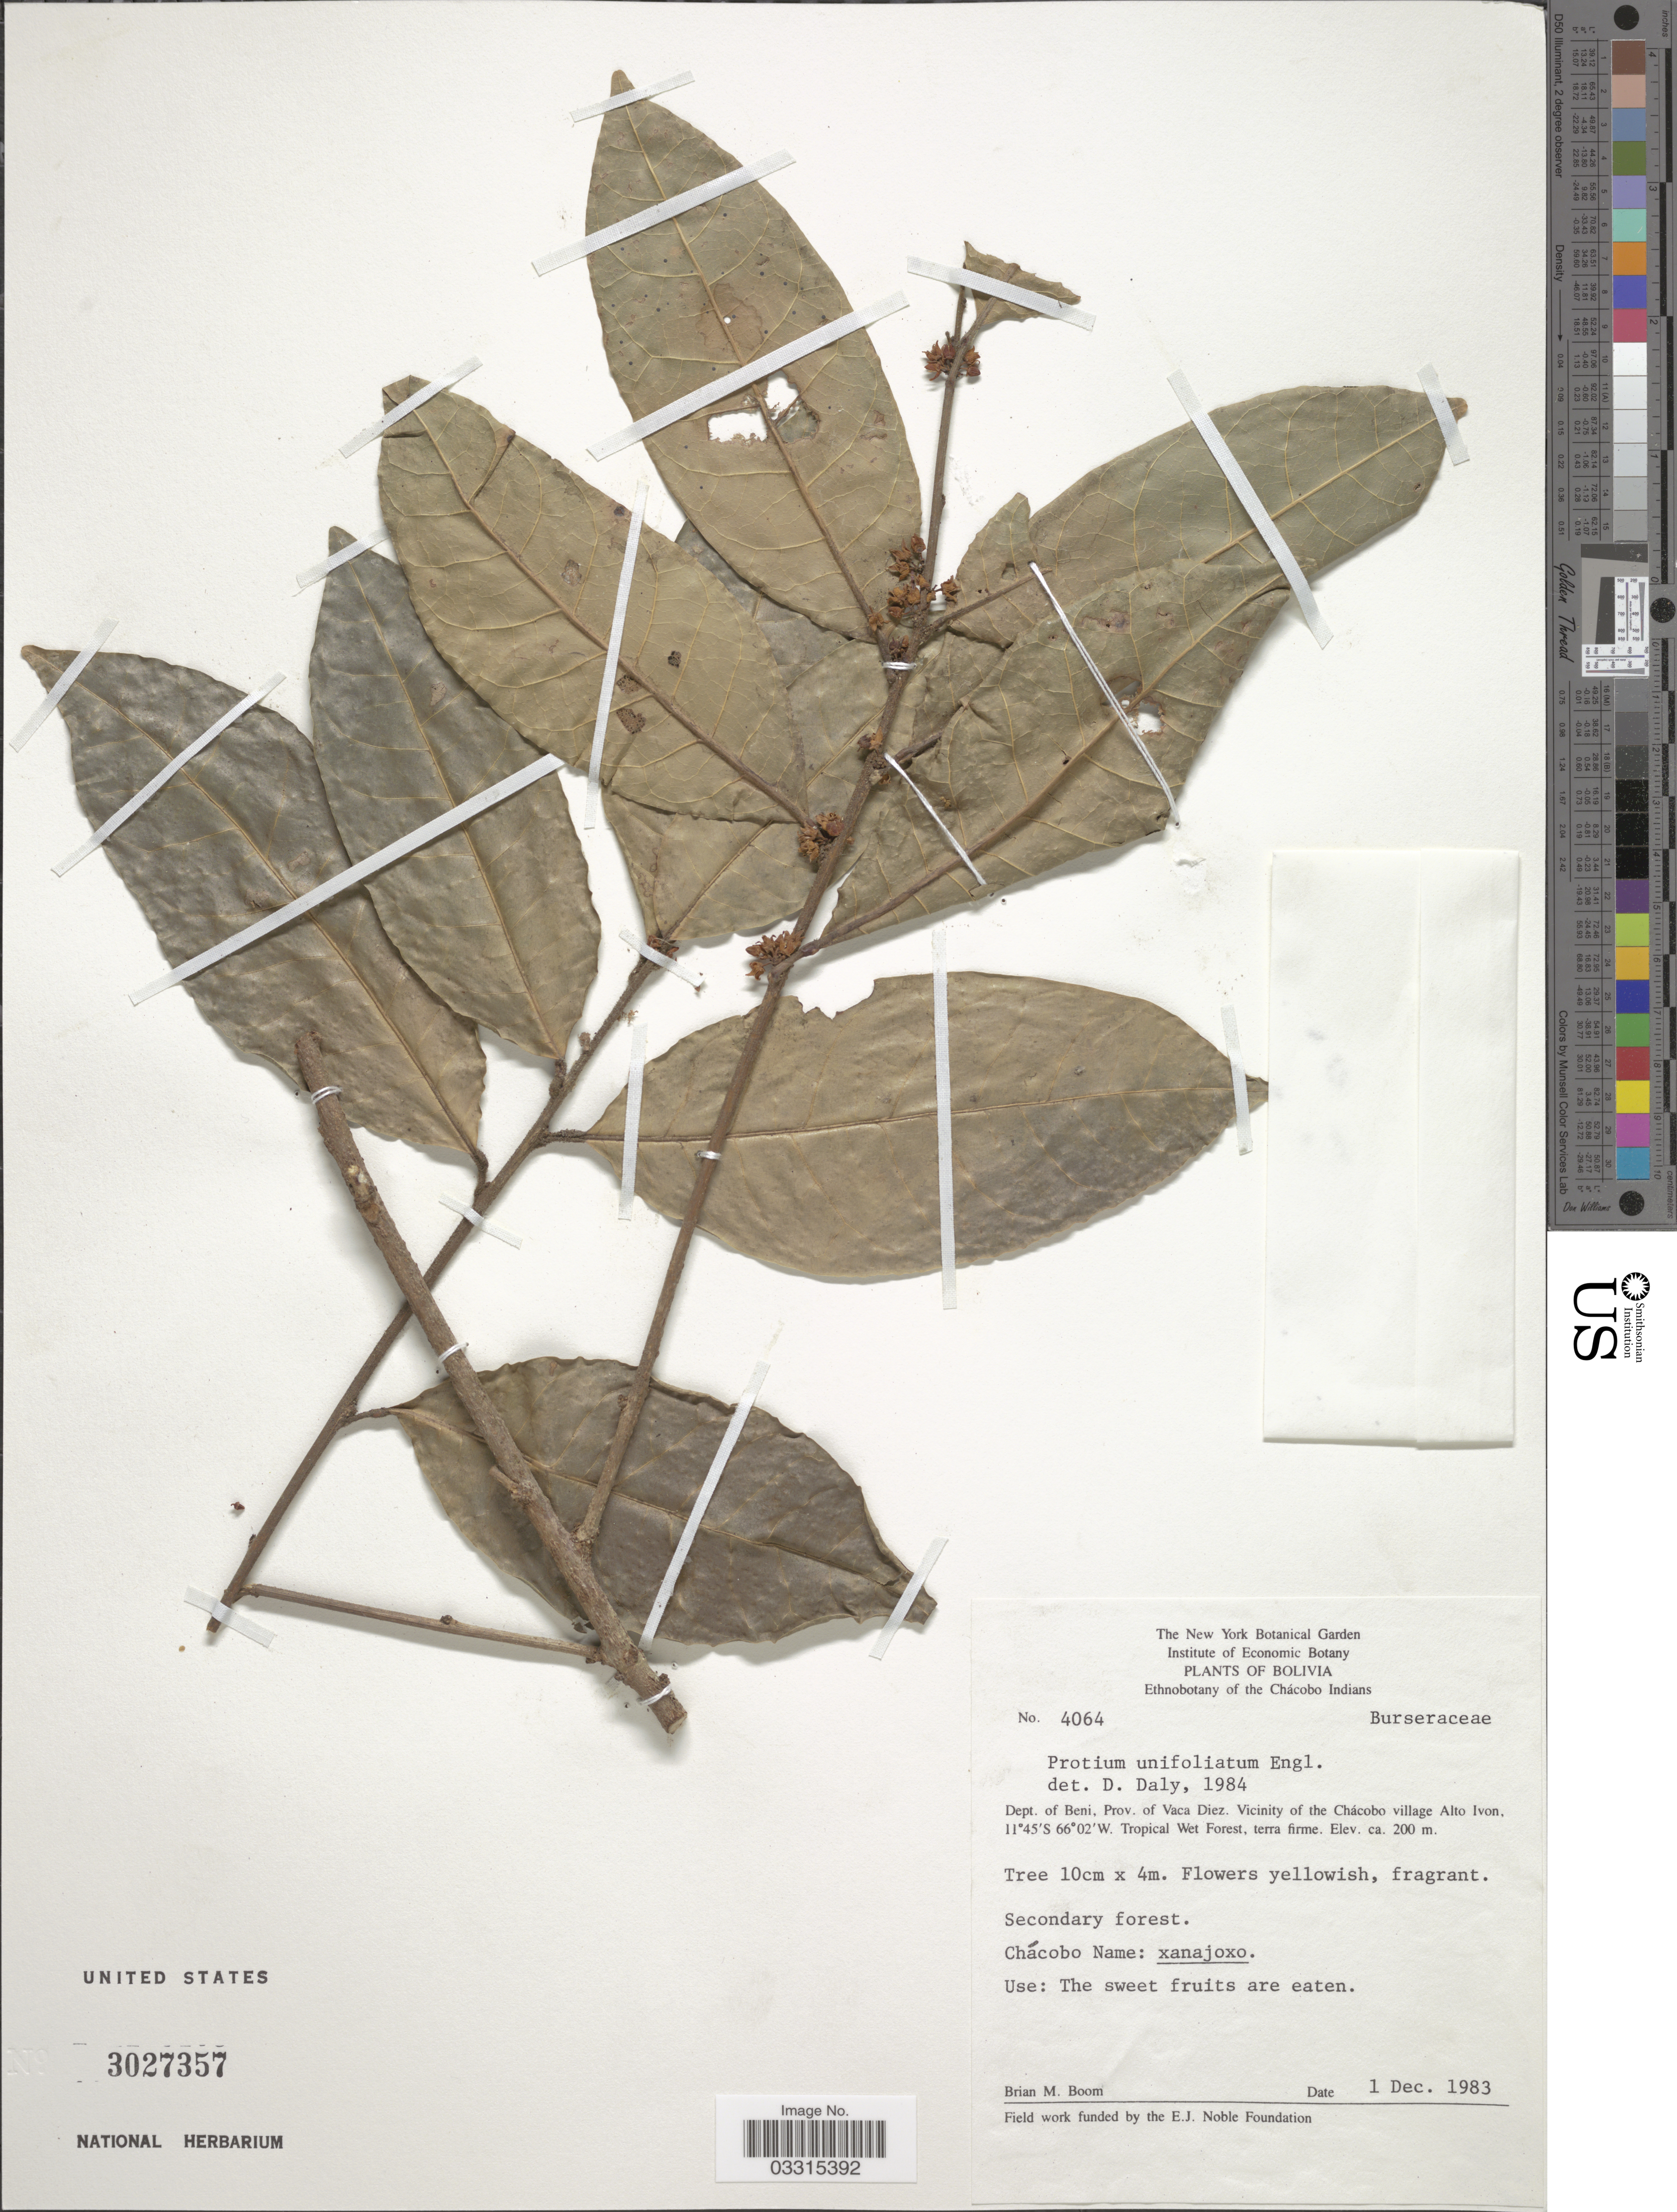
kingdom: Plantae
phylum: Tracheophyta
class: Magnoliopsida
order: Sapindales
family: Burseraceae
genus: Protium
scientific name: Protium unifoliolatum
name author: Engl.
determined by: Daly, D. C.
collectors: B. M. Boom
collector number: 4064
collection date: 1983-12-01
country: Bolivia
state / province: Beni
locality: Dept. of Beni, Prov. of Vaca Diez. Vicinity of the Chácobo village Alto Ivon.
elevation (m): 200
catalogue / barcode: US 3027357